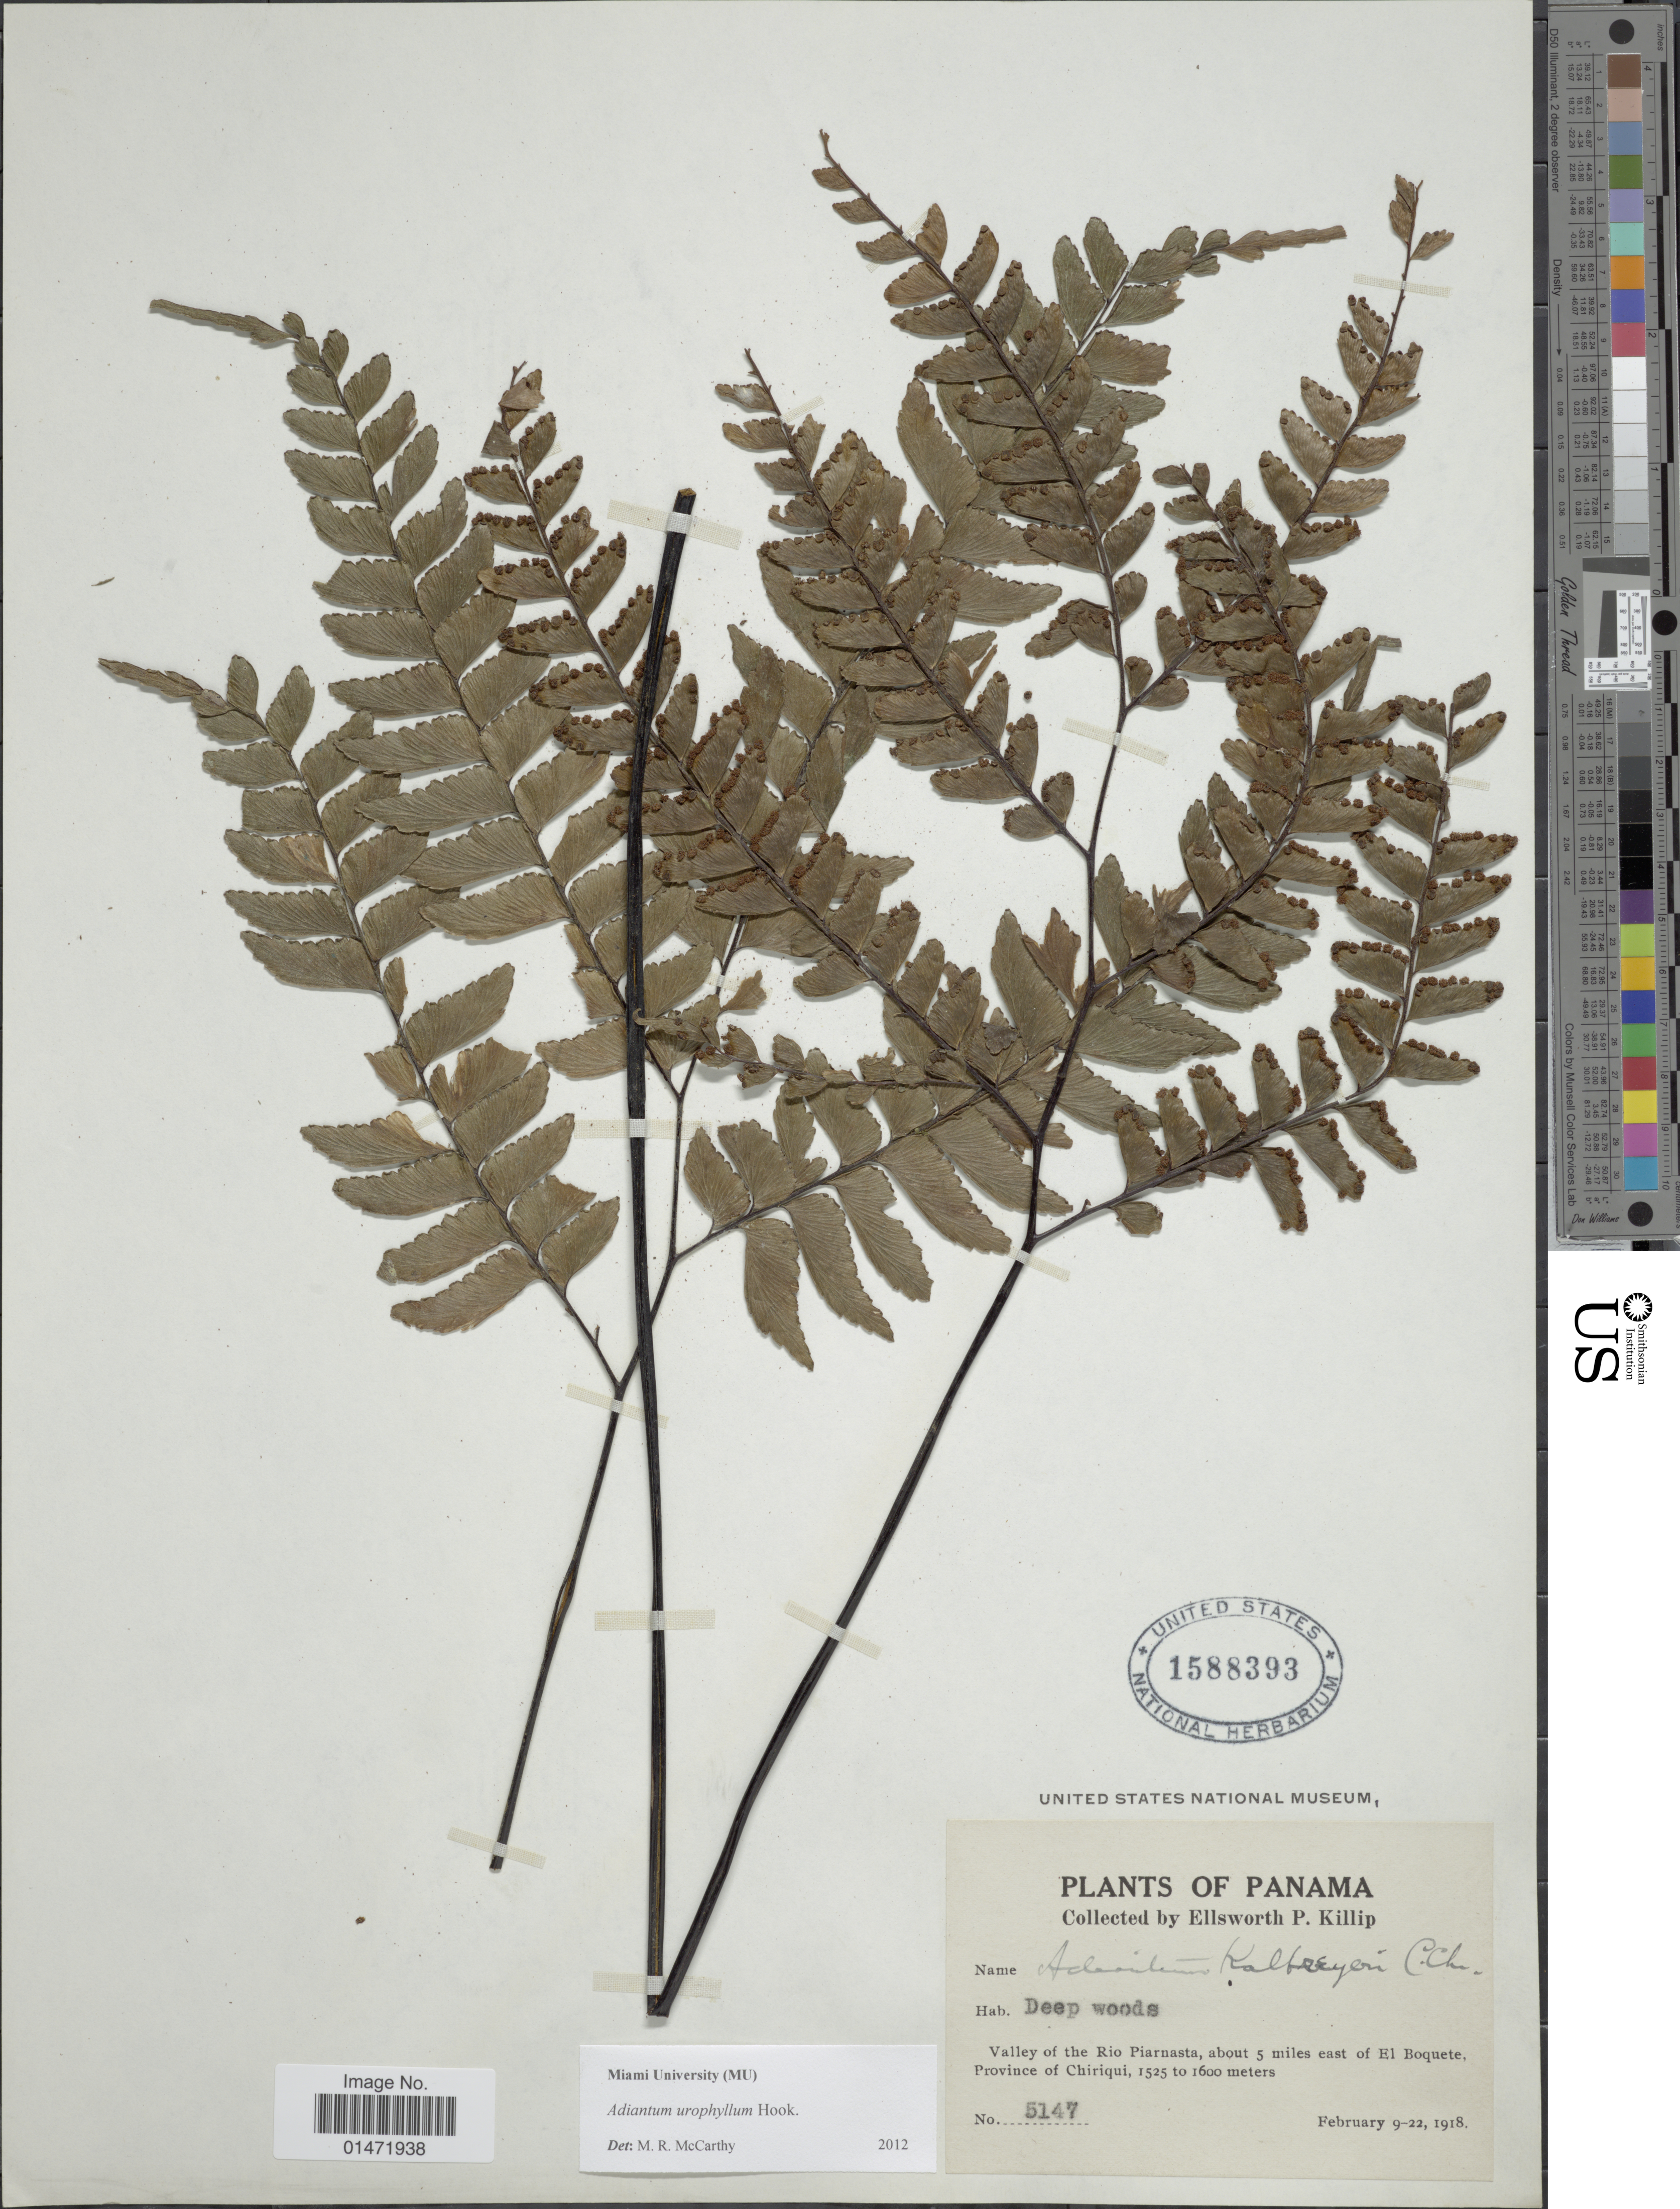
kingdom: Plantae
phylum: Tracheophyta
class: Polypodiopsida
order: Polypodiales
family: Pteridaceae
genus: Adiantum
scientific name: Adiantum urophyllum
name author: Hook.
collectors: E. P. Killip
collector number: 5147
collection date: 1918-02-09/1918-02-22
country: Panama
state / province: Chiriqui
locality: Valley of the Rio Piarnasta, about 5 miles east of El Boquete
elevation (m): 1525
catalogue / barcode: US 1588393